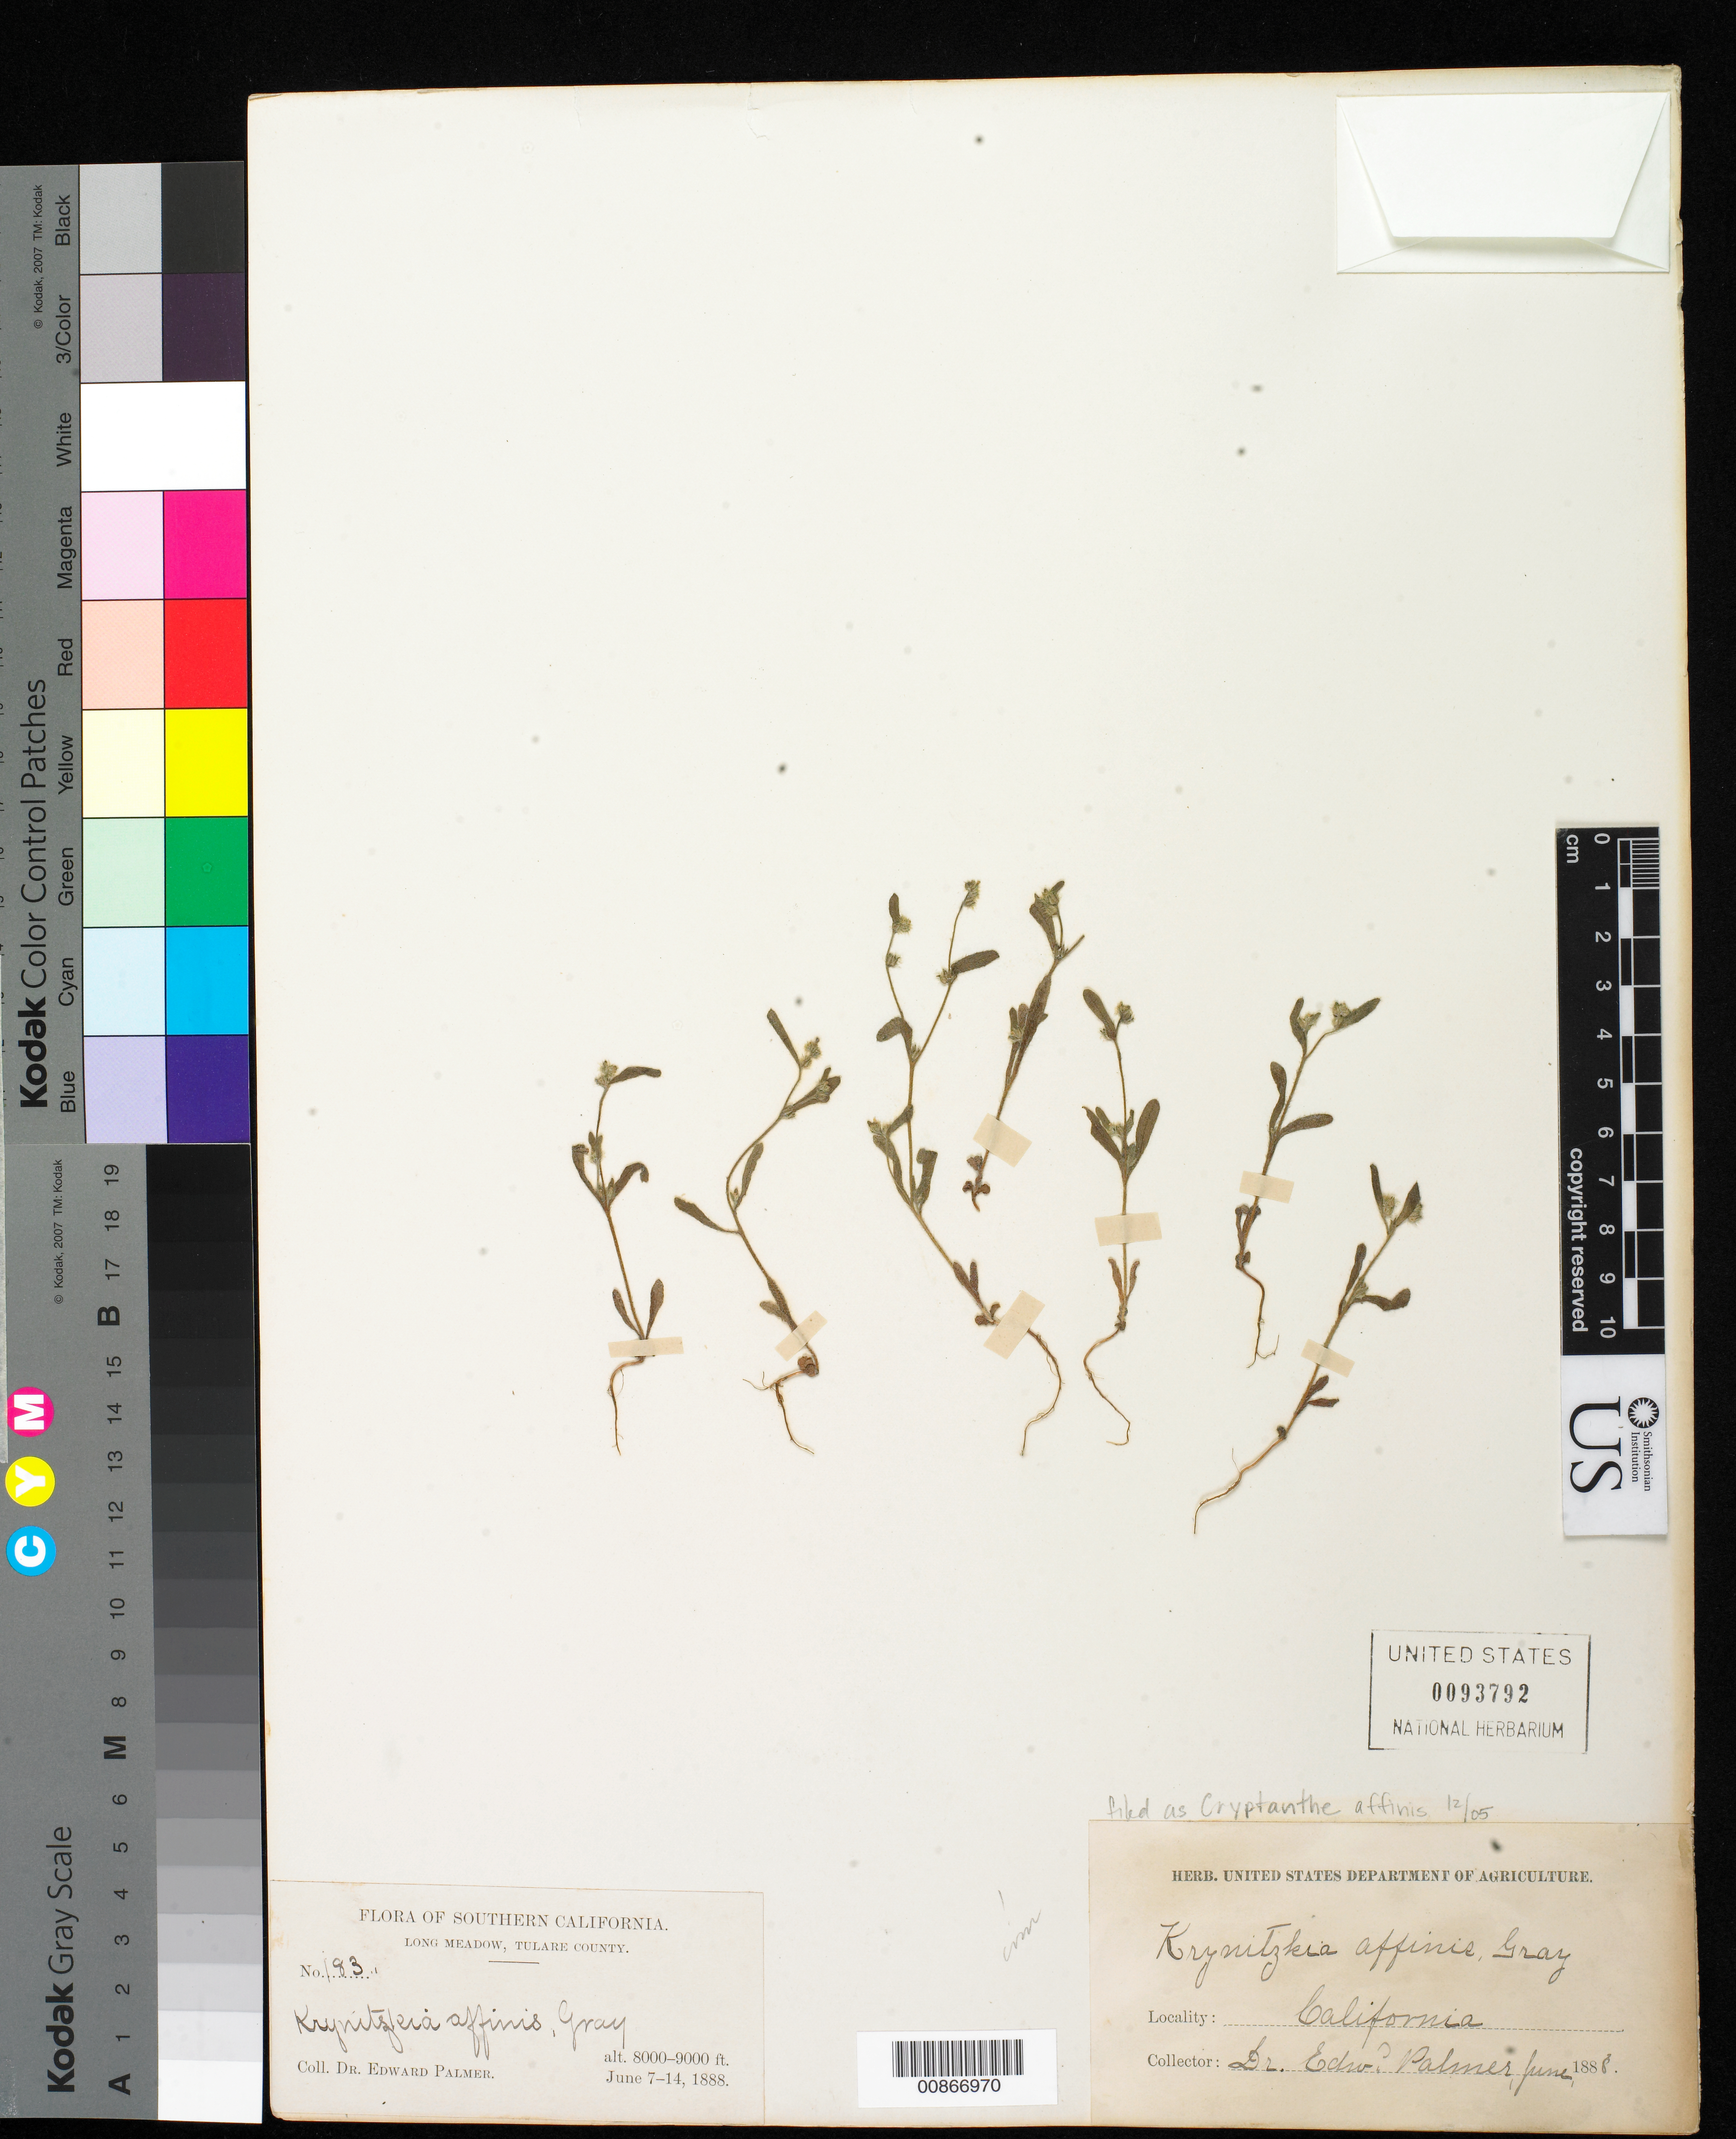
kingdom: Plantae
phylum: Tracheophyta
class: Magnoliopsida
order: Boraginales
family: Boraginaceae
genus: Cryptantha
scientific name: Cryptantha affinis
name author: (A. Gray) Greene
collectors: E. Palmer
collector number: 183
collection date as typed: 07 Jun 1888 to 14 Jun 1888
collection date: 1888-06-07/1888-06-14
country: United States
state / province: California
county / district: Tulare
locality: Long Meadow, Talare County, California.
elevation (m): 2438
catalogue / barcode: US 93792